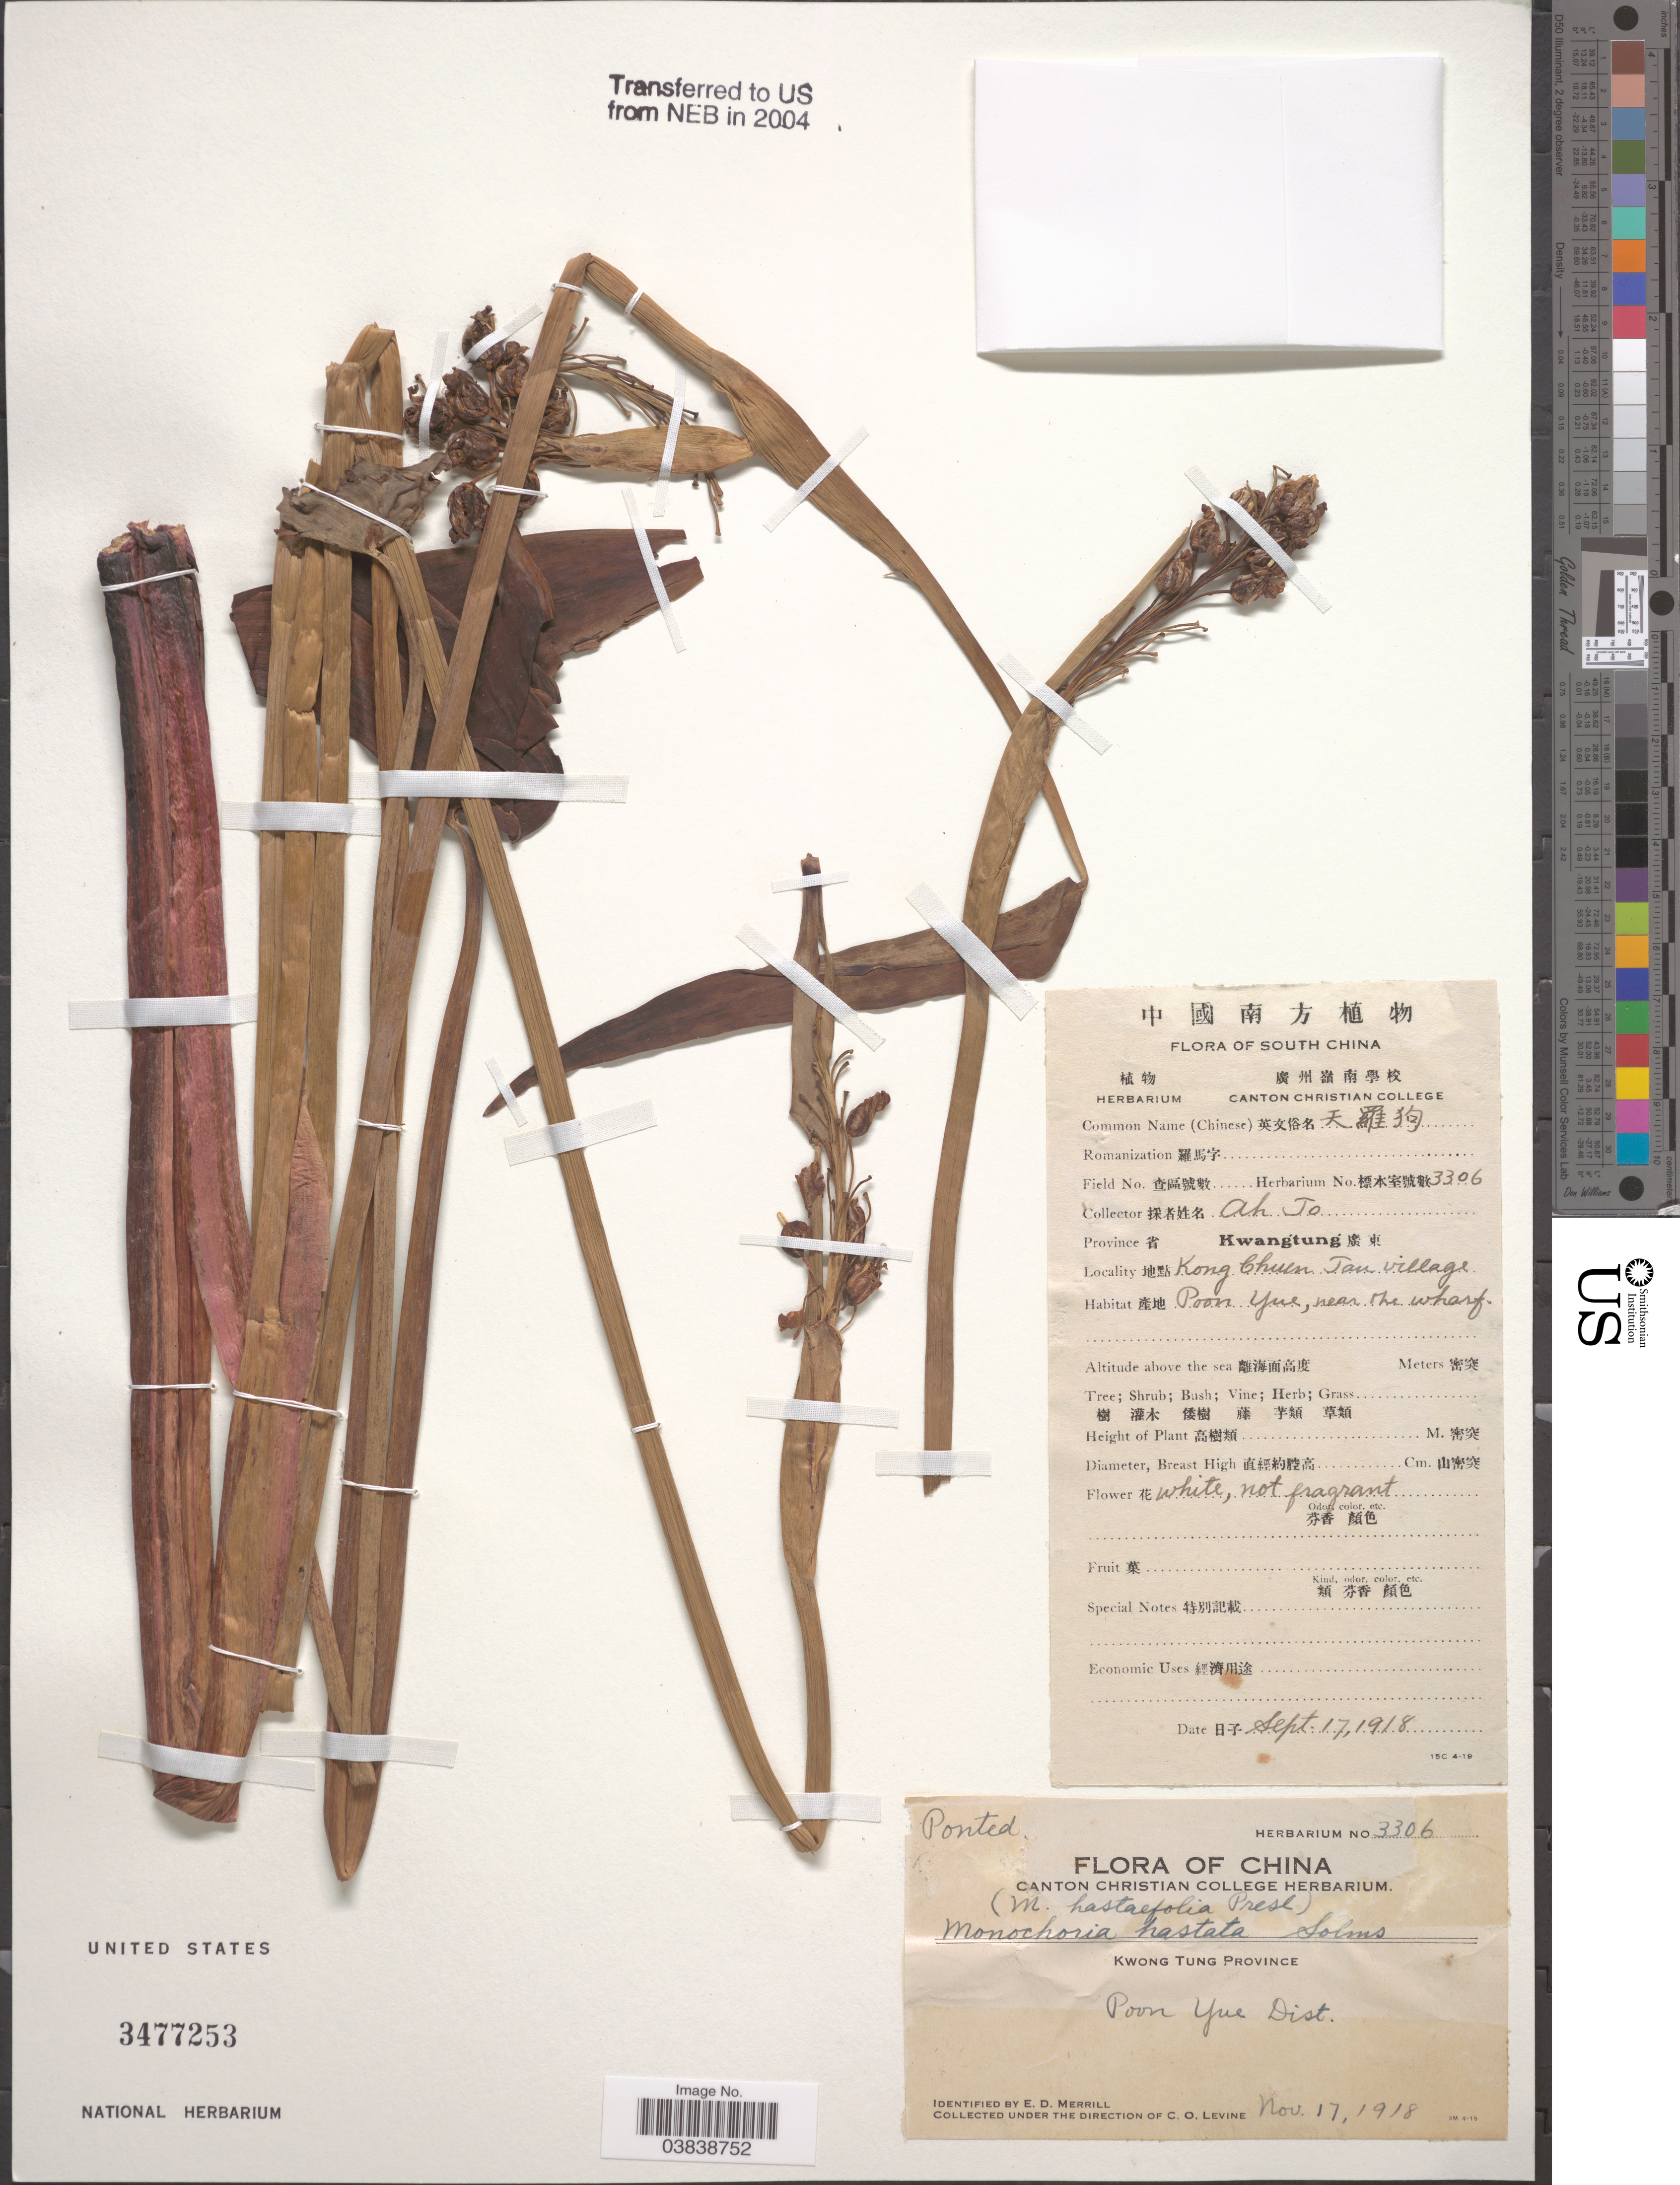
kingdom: Plantae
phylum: Tracheophyta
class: Liliopsida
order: Commelinales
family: Pontederiaceae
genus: Monochoria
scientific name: Monochoria hastifolia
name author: C. Presl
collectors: Ah To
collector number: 3306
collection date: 1918-11-17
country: China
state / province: Guangdong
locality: South China. Kwangtung. Kong Chuen Tan Village. Poon Yue, near the wharf. Kwong Tung Province. Poon Yue District.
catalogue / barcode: US 3477253